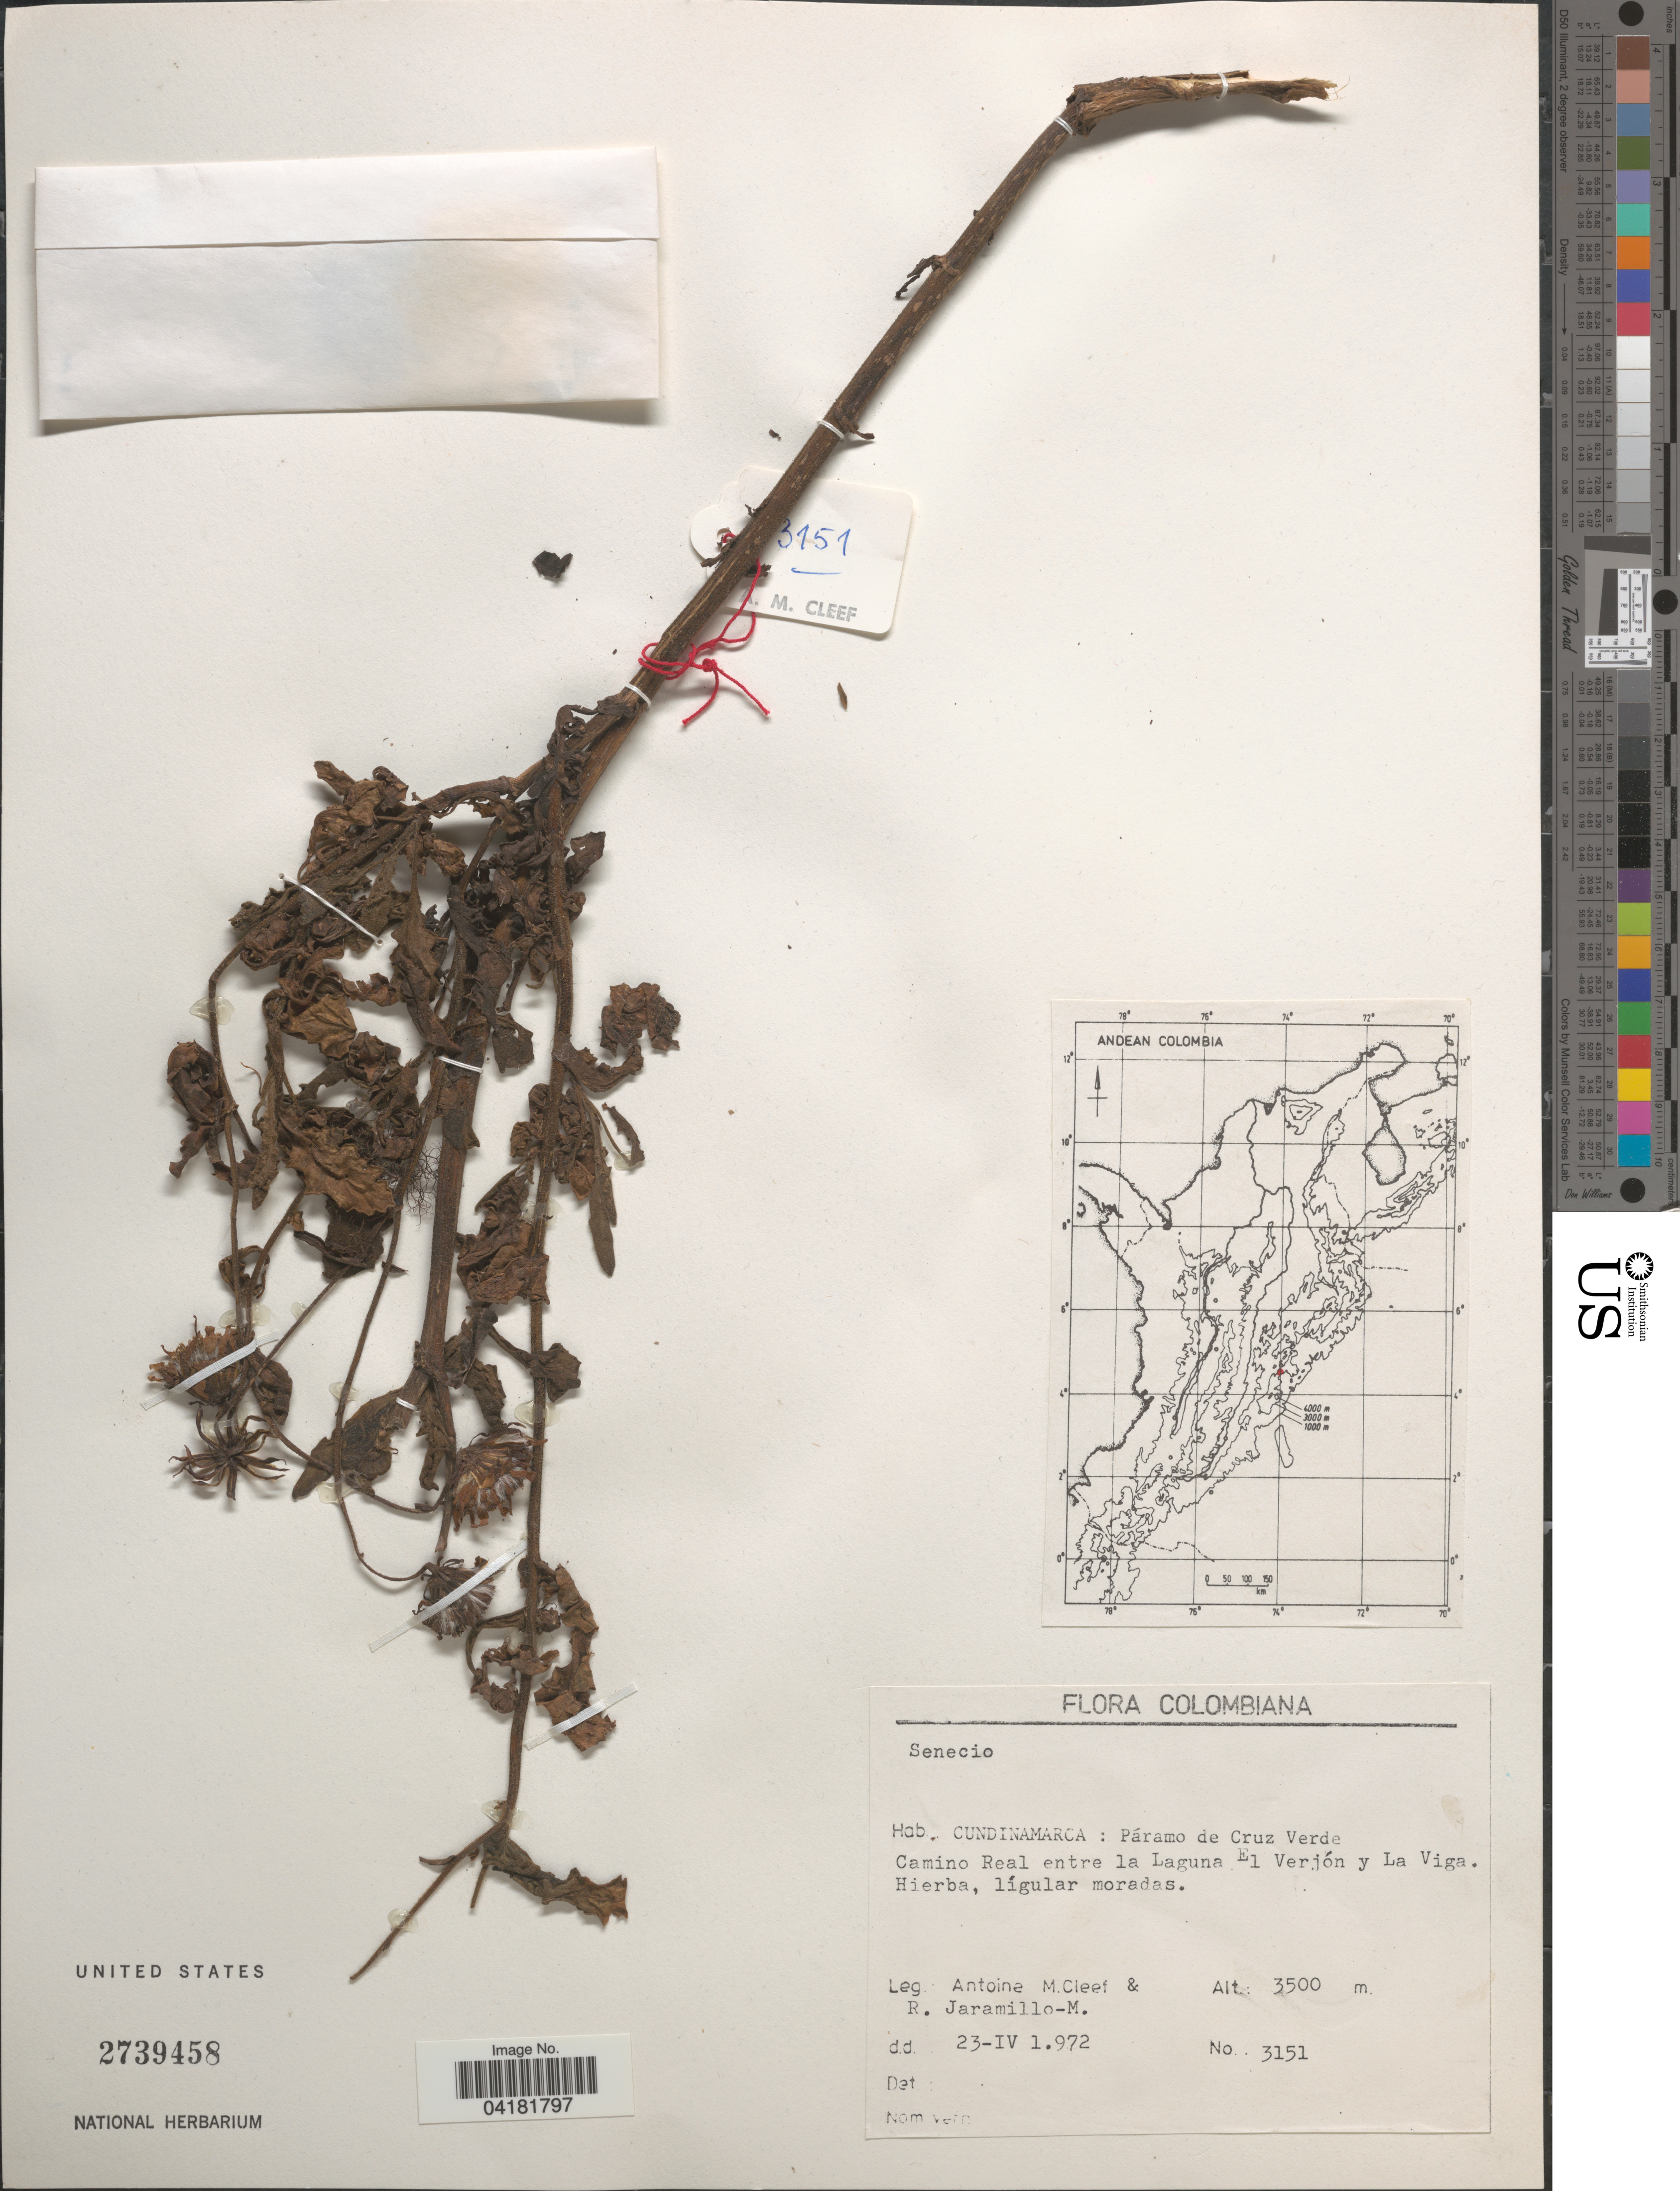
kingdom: Plantae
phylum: Tracheophyta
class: Magnoliopsida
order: Asterales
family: Asteraceae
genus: Senecio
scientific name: Senecio sp.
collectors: A. M. Cleef & R. Jaramillo M.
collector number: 3151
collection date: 1972-04-23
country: Colombia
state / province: Cundinamarca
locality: Colombiana. Páramo de Cruz Verde. Camino Real entre la Laguna El Verjón y La Viga.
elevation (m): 3500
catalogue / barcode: US 2739458